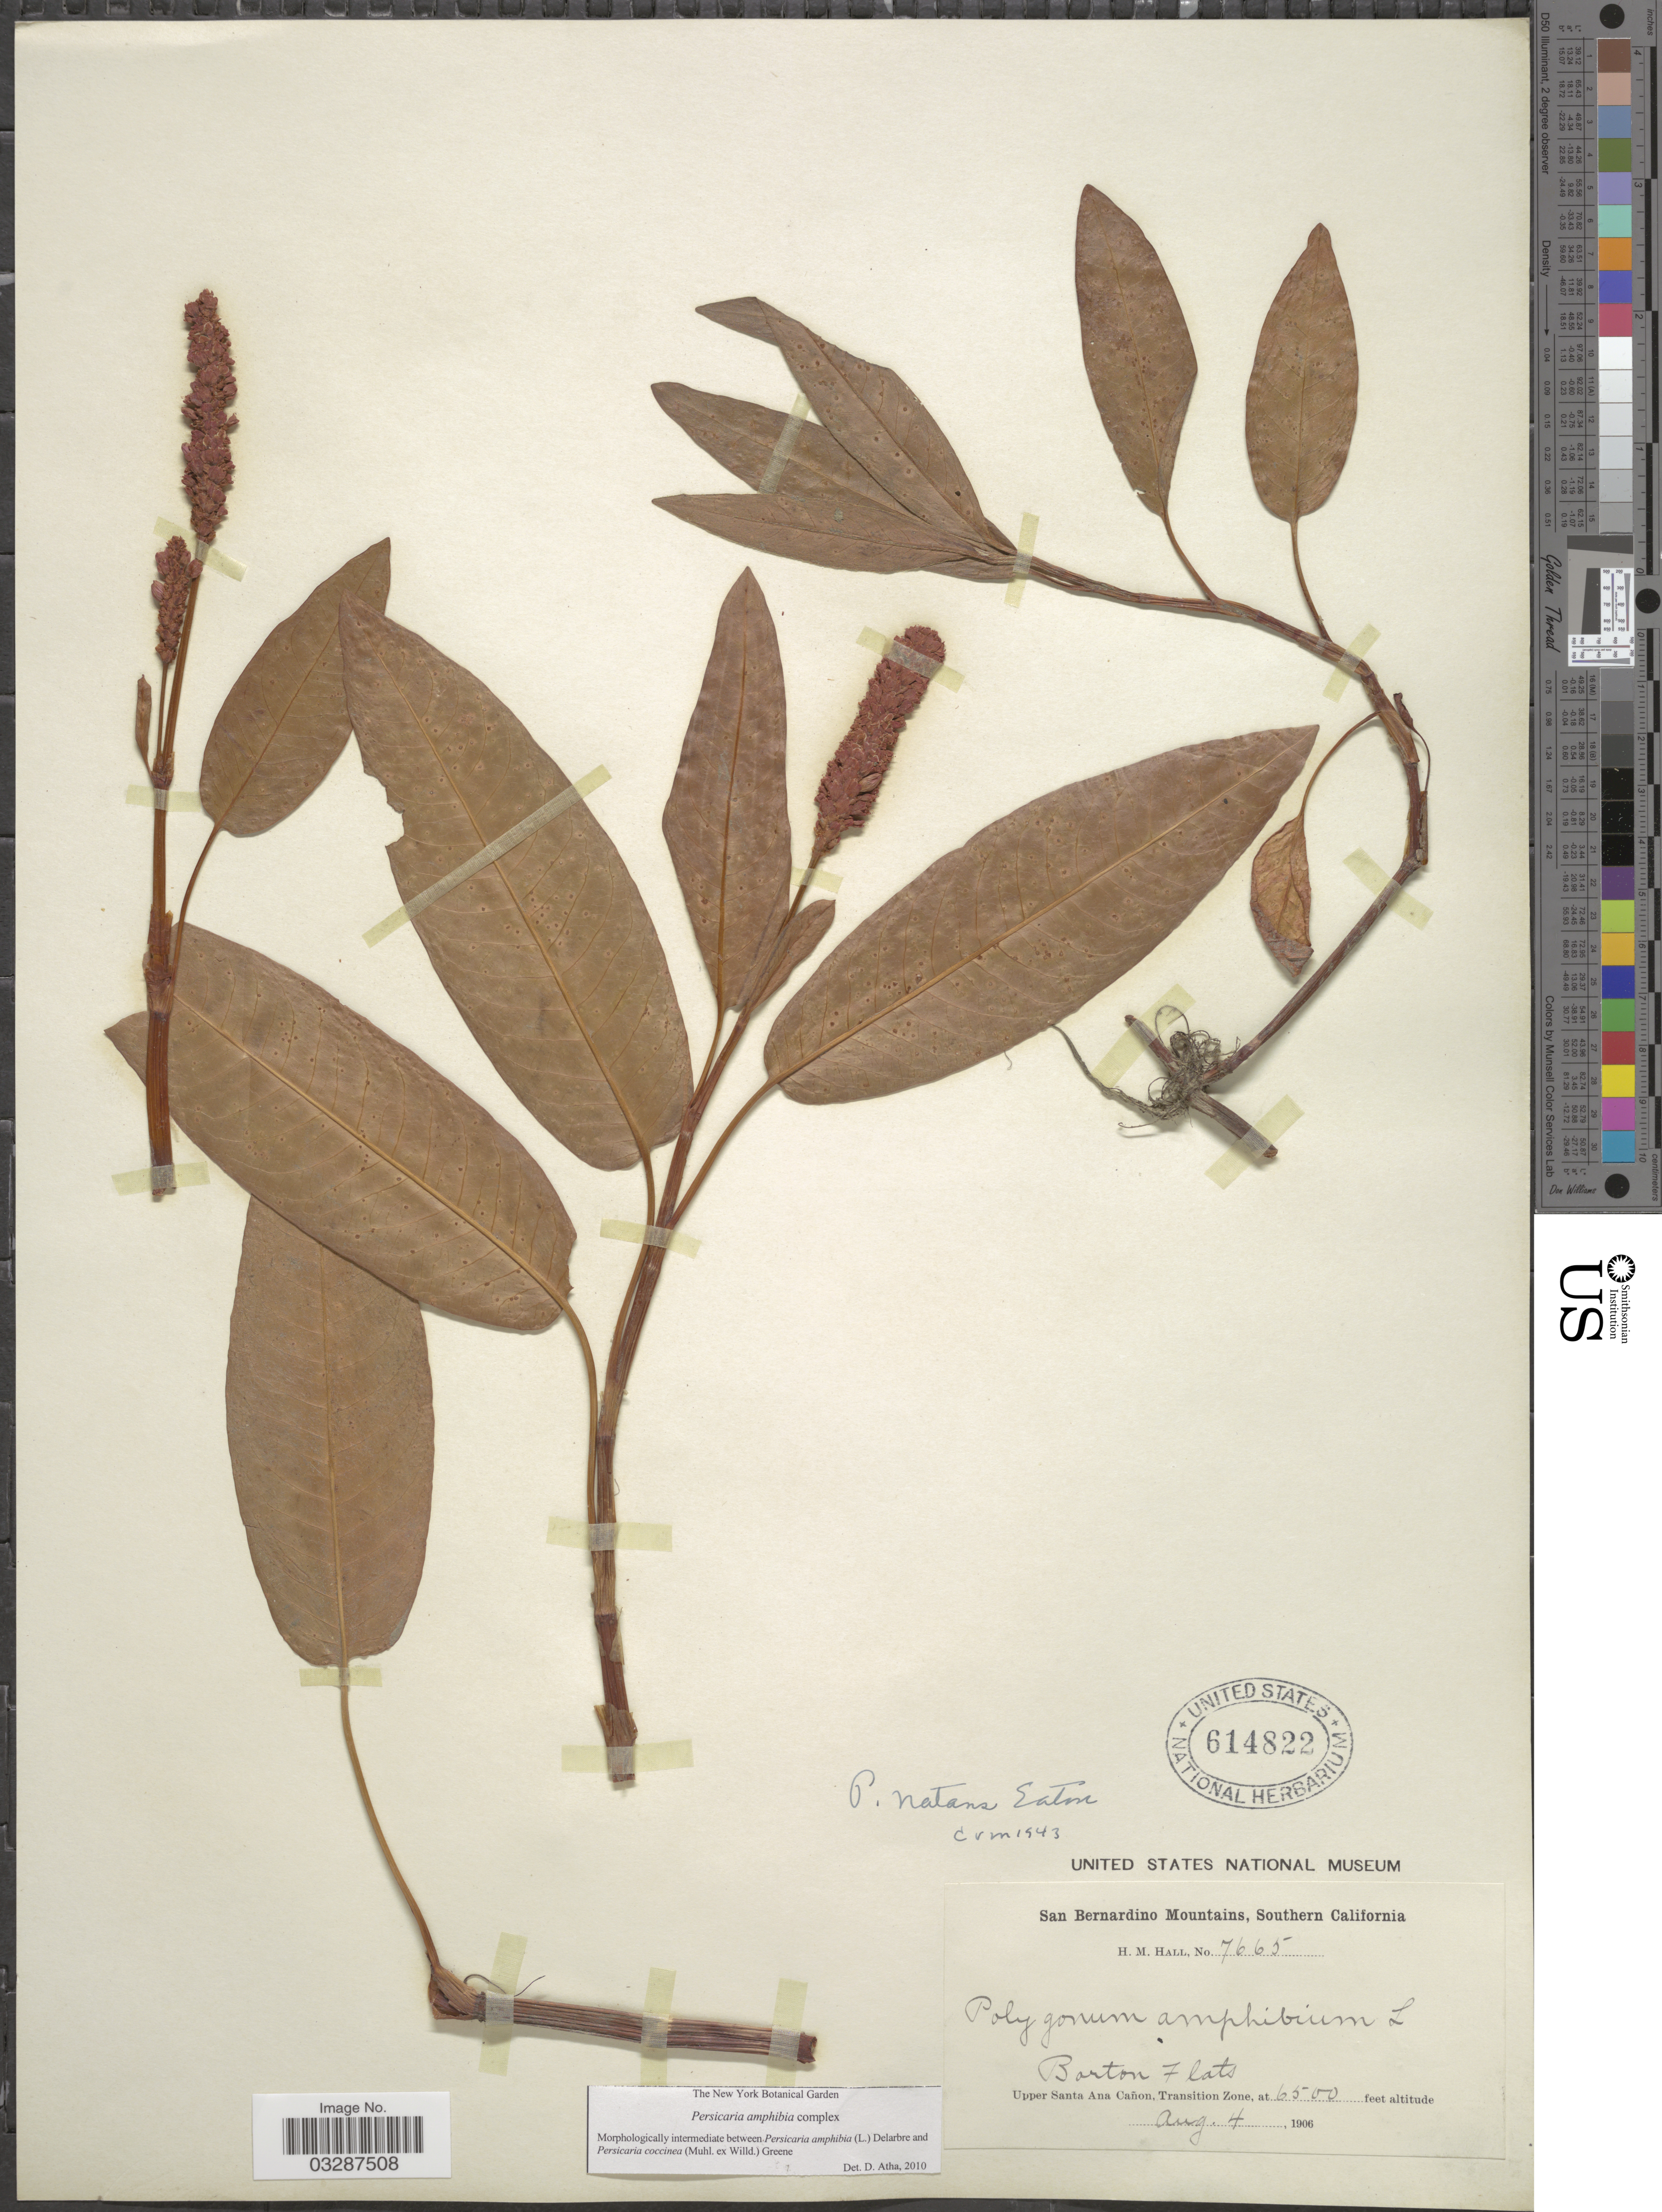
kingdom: Plantae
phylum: Tracheophyta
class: Magnoliopsida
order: Caryophyllales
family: Polygonaceae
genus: Persicaria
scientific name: Persicaria amphibia complex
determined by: Atha, D. E.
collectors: H. M. Hall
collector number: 7665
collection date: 1906-08-04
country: United States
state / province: California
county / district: San Bernardino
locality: San Bernardino Mountains, Southern California. Barton Flats. Upper Santa Ana Cañon, Transition Zone.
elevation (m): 1981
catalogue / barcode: US 614822